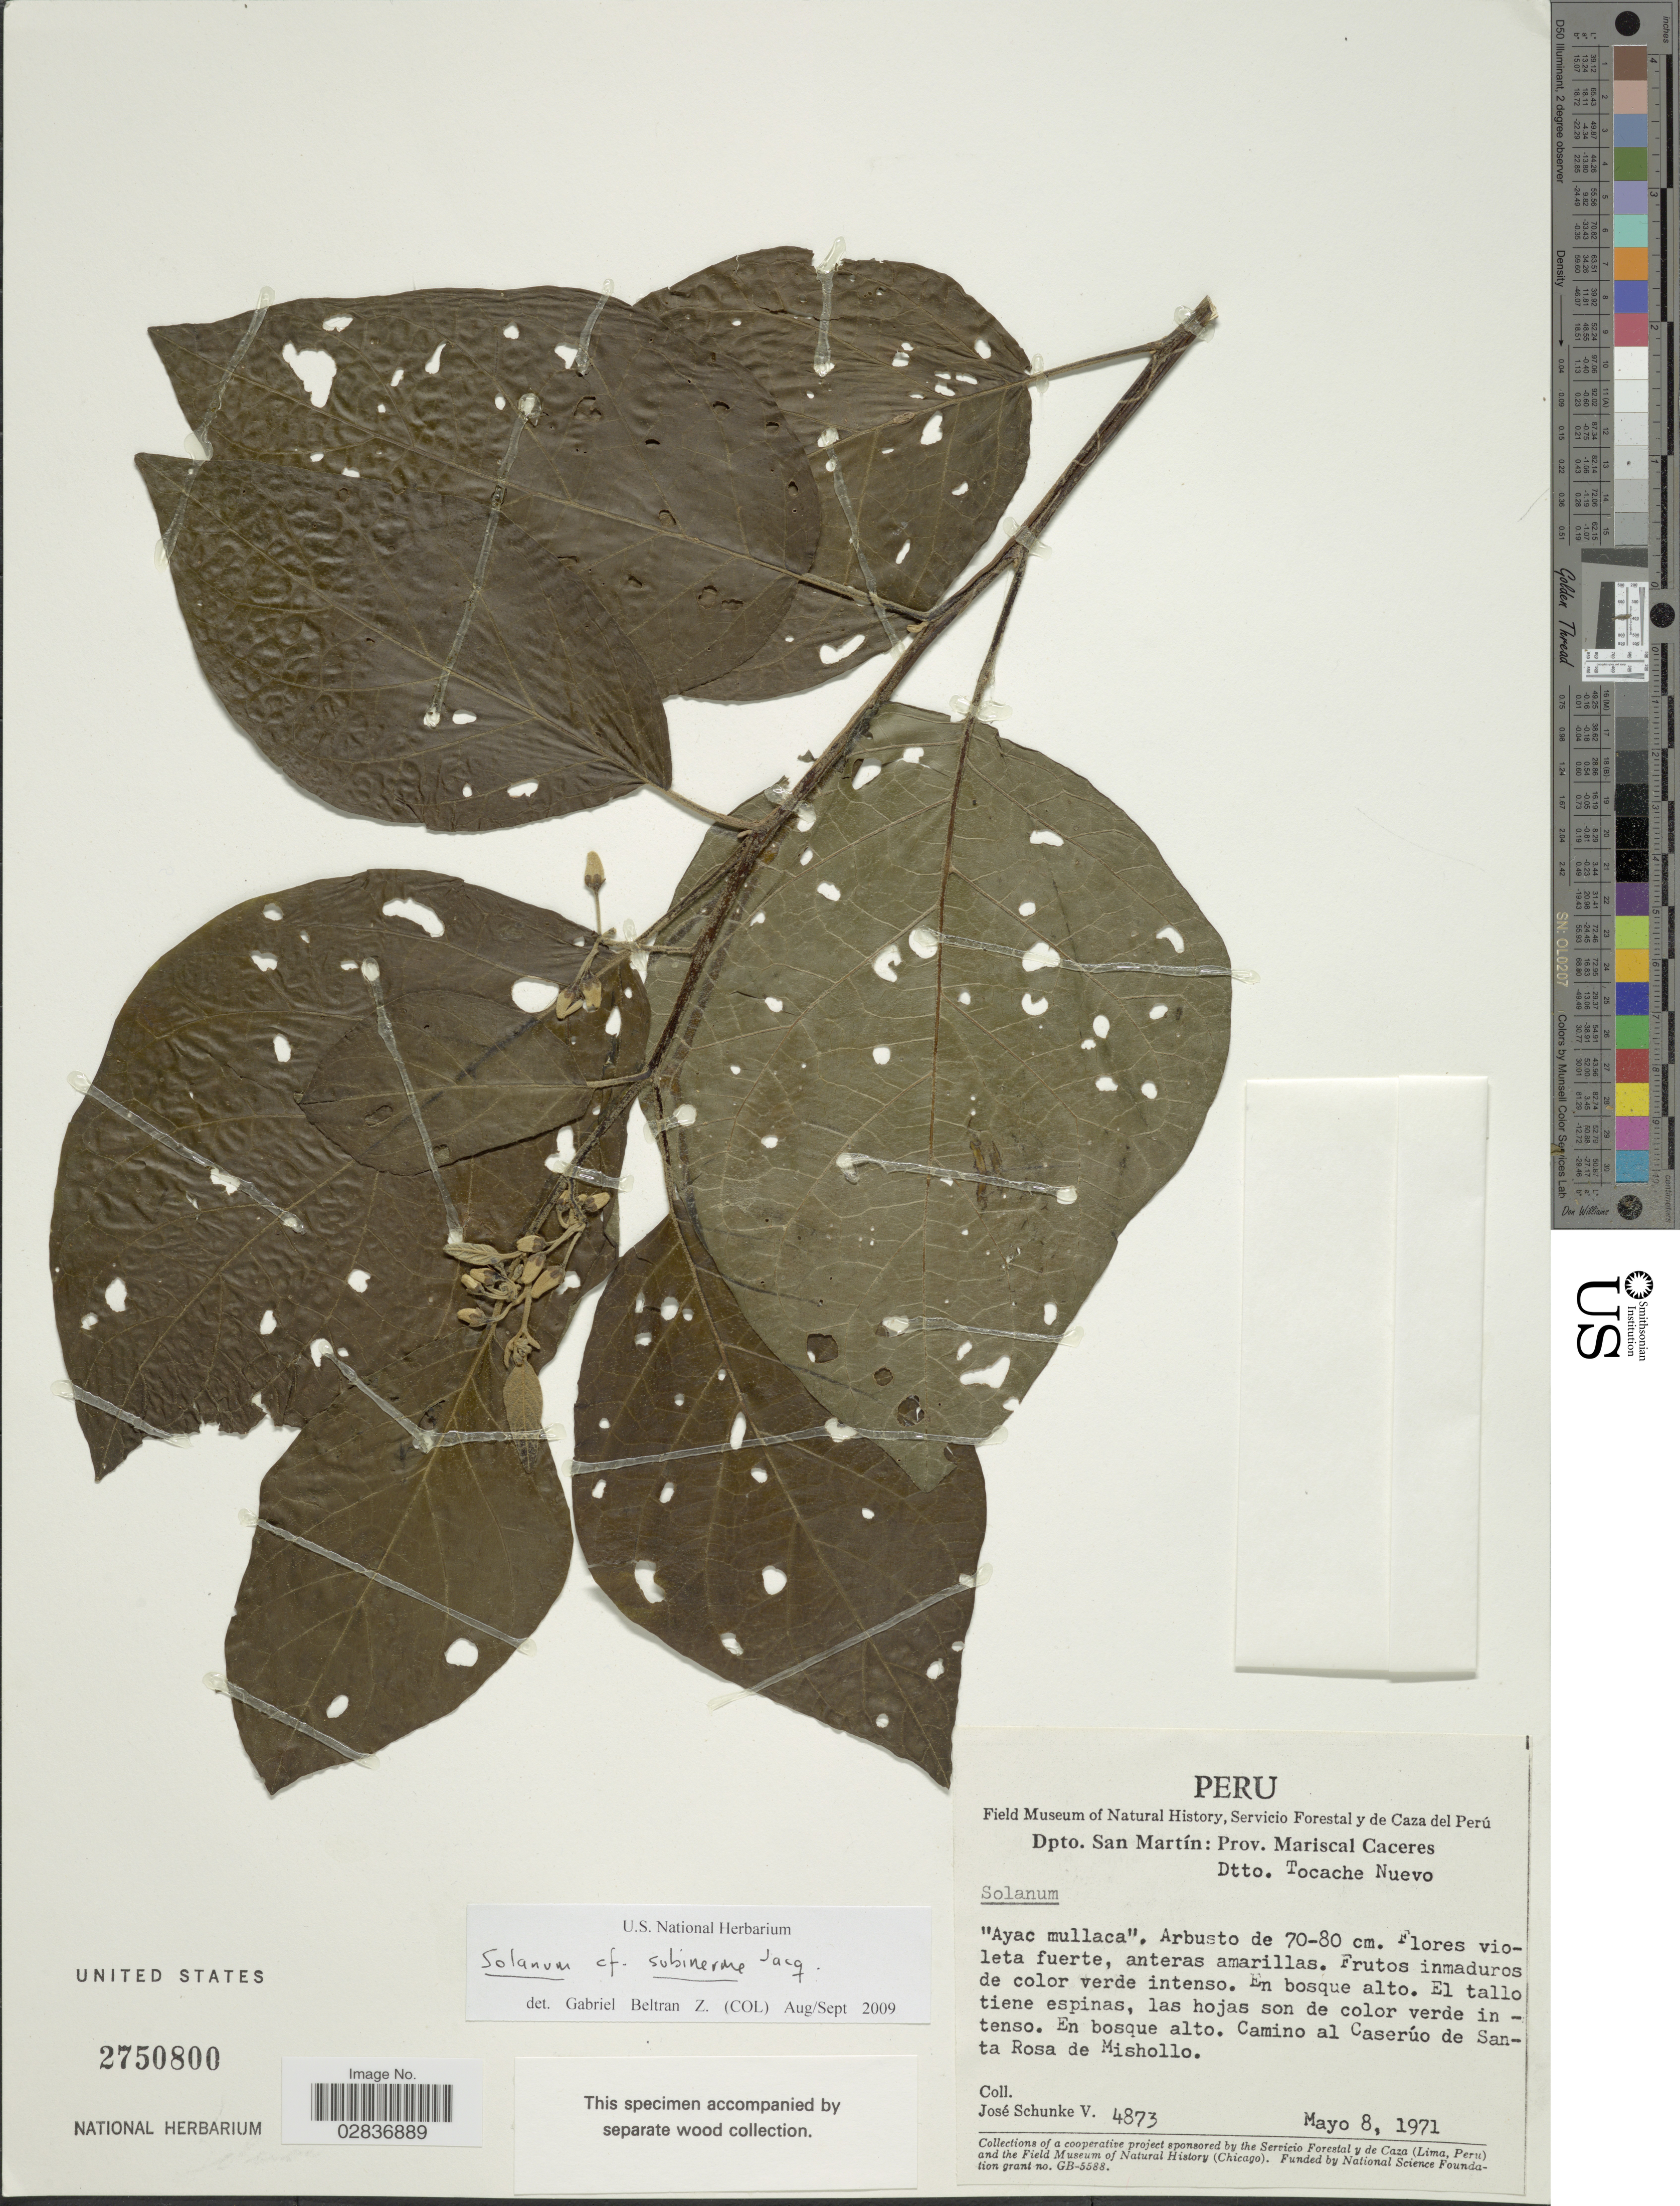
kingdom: Plantae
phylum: Tracheophyta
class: Magnoliopsida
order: Solanales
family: Solanaceae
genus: Solanum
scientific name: Solanum subinerme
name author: Jacq.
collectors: J. Schunke Vigo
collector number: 4873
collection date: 1971-05-08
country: Peru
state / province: San Martín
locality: Dpto. San Martín: Prov. Mariscal Caceres, Dtto. Tocache Nuevo, En bosque alto. Camino al Caserúo de Santa Rosa de Mishollo.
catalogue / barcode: US 2750800